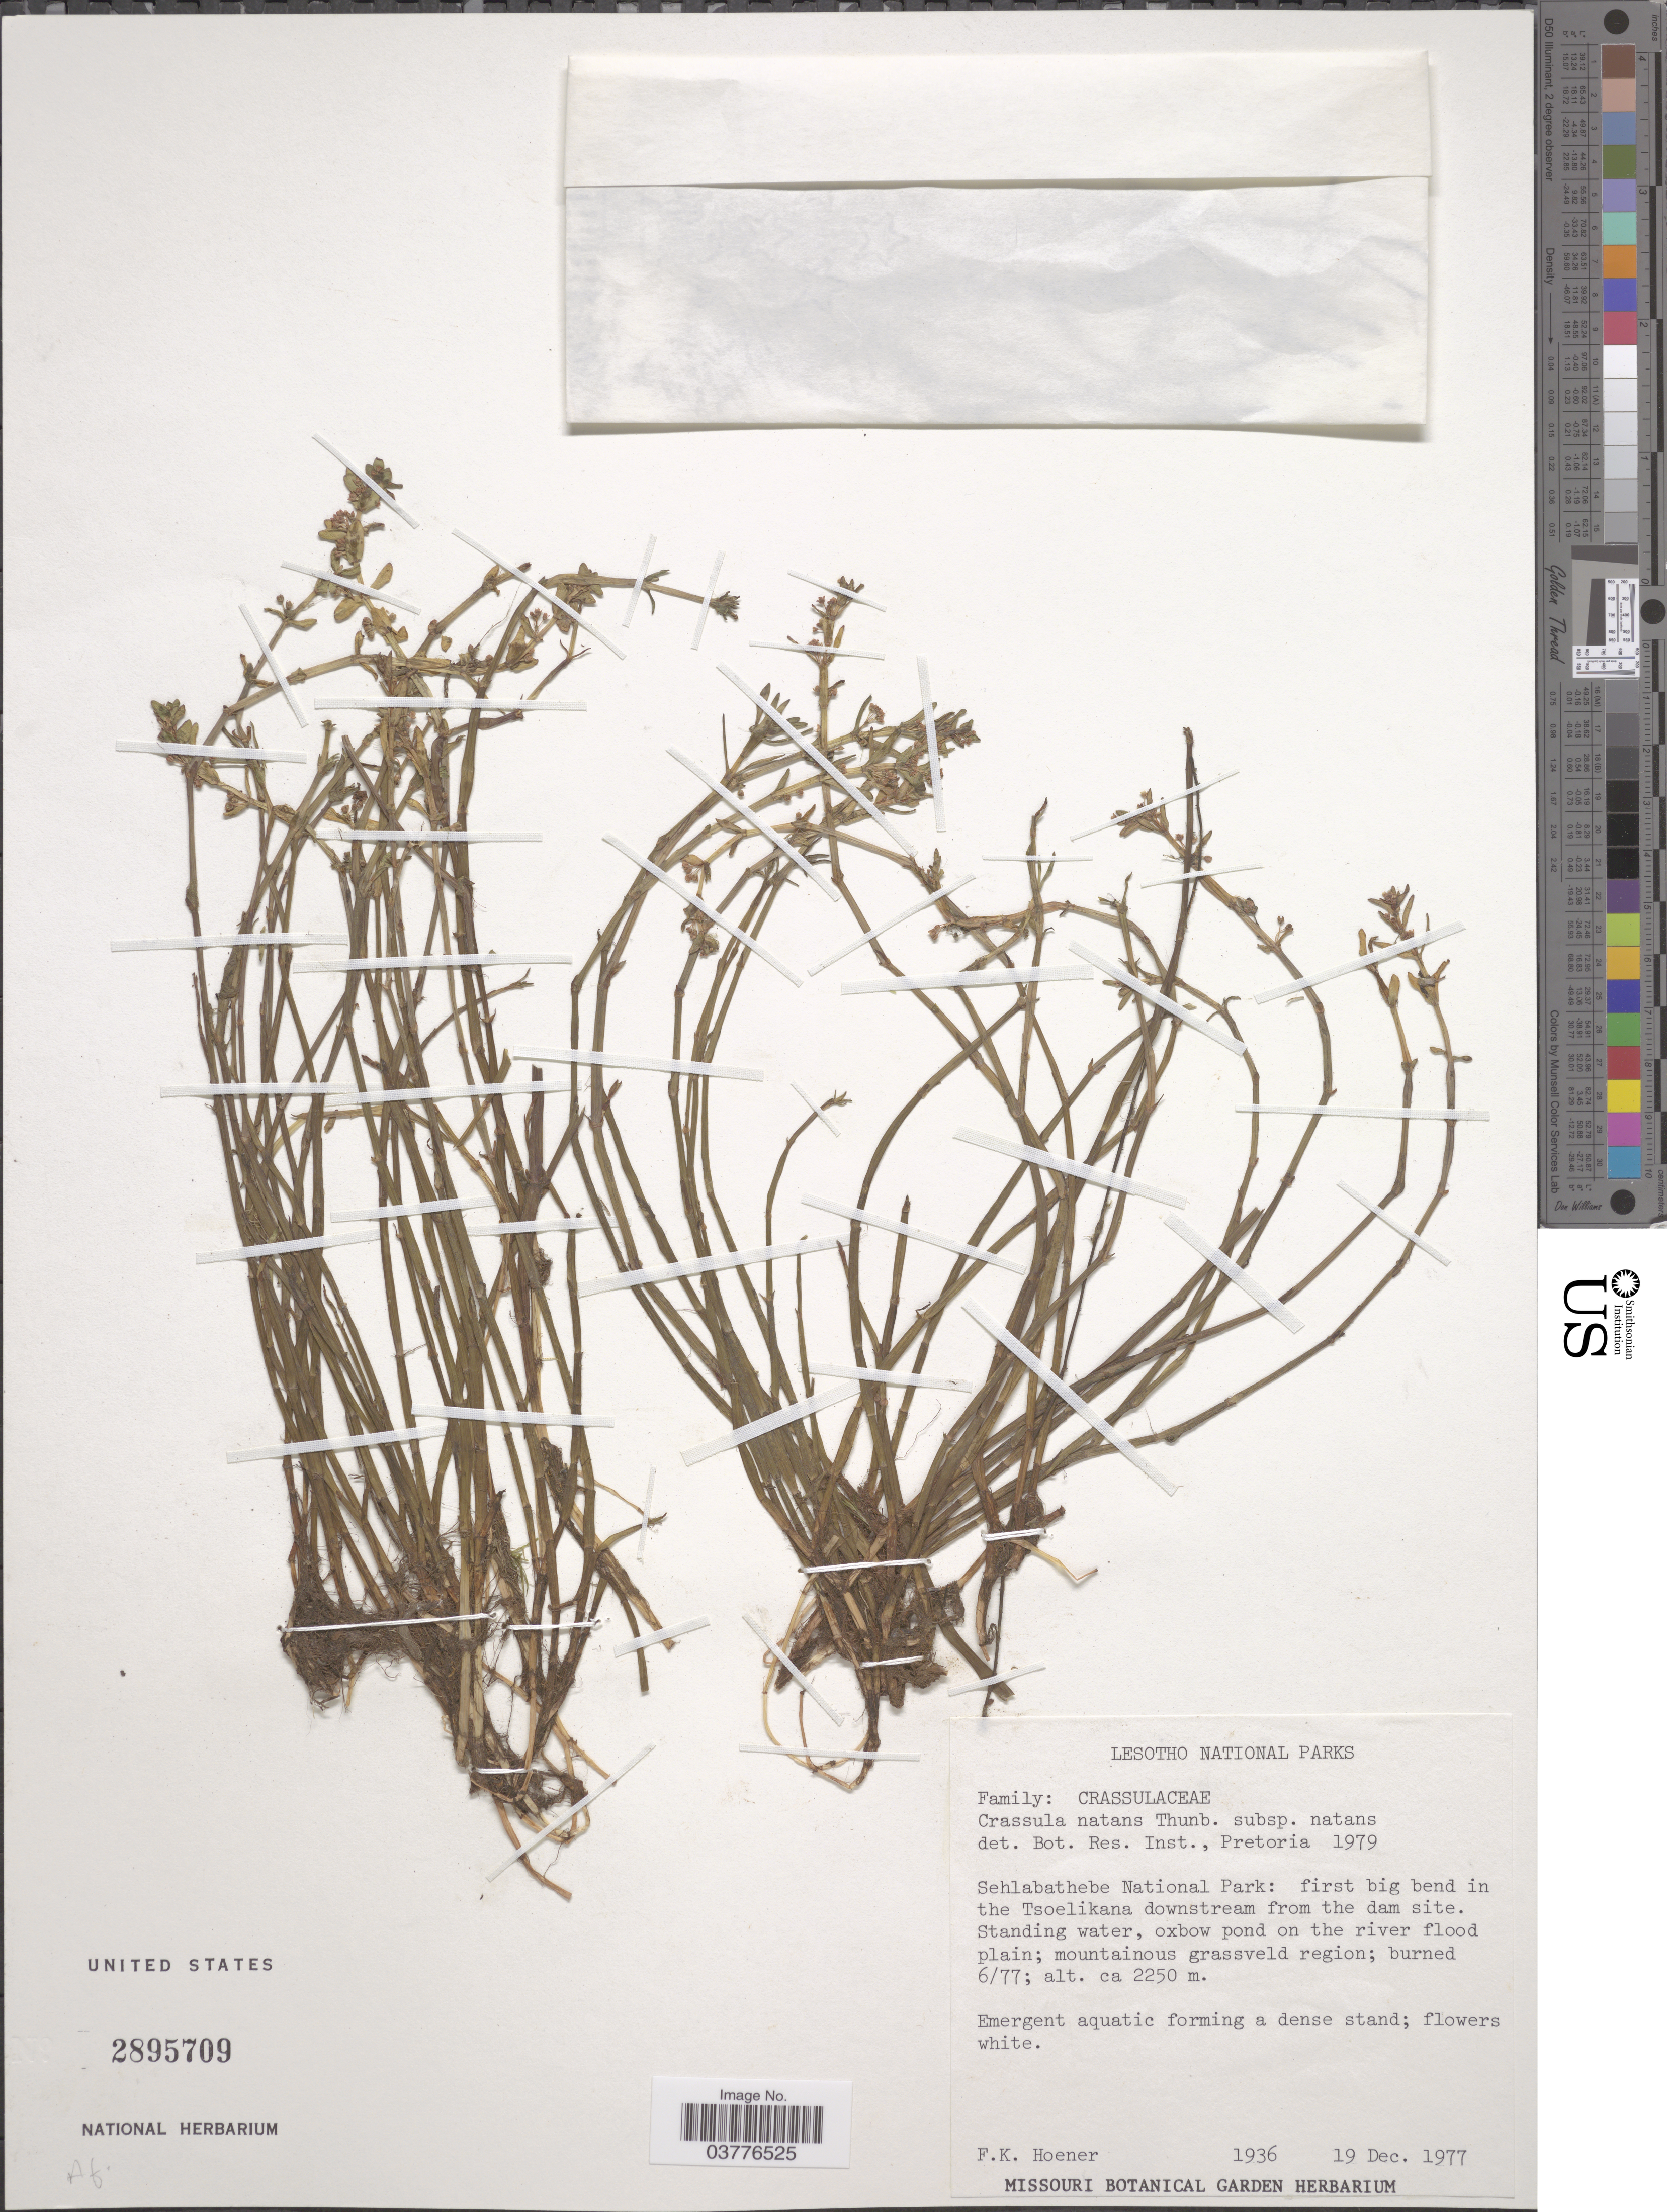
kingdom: Plantae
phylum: Tracheophyta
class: Magnoliopsida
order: Saxifragales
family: Crassulaceae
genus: Crassula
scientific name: Crassula natans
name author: Thunb.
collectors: F. Hoener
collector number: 1936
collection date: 1977-12-19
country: Lesotho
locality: Lesotho National Parks. Sehlabathebe National Park: first big bend in the Tsoelikana downstream from the dam site.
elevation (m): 2250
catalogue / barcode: US 2895709